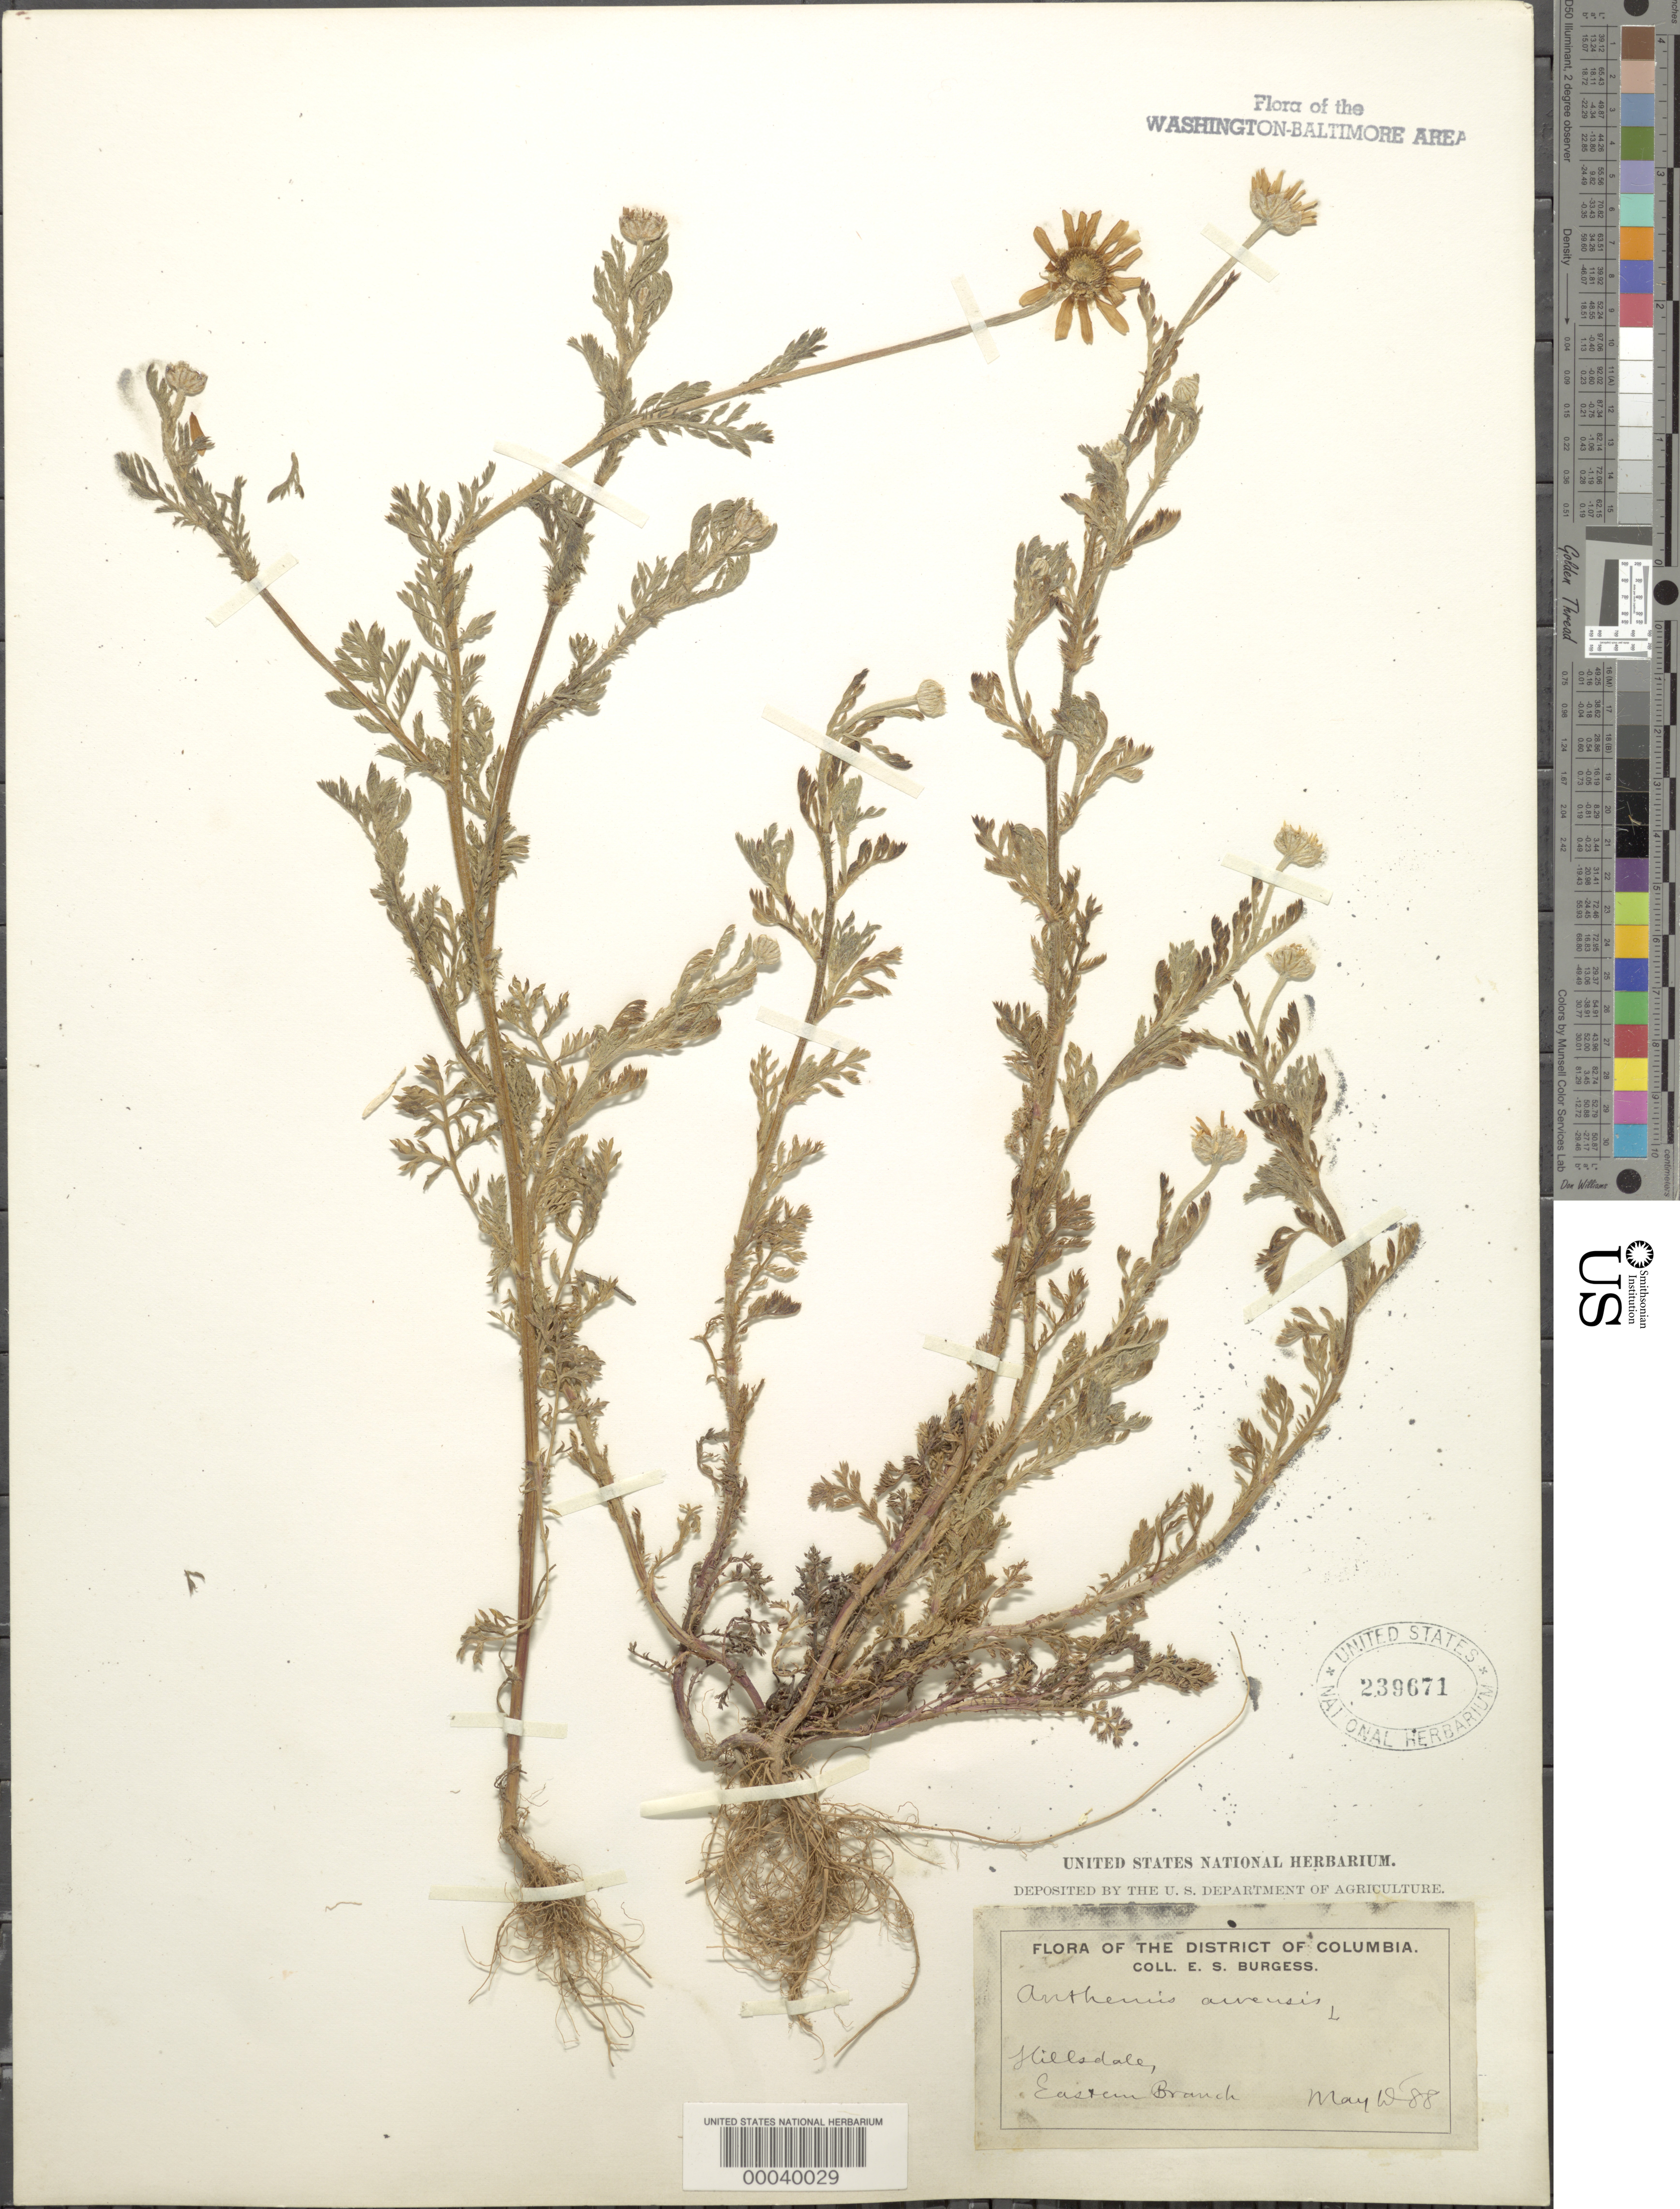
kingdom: Plantae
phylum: Tracheophyta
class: Magnoliopsida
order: Asterales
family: Asteraceae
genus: Anthemis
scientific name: Anthemis arvensis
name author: L.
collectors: E. Burgess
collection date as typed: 10 May 1888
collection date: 1888-05-10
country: United States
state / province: District of Columbia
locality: Eastern Branch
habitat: Hillside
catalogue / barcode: US 239671